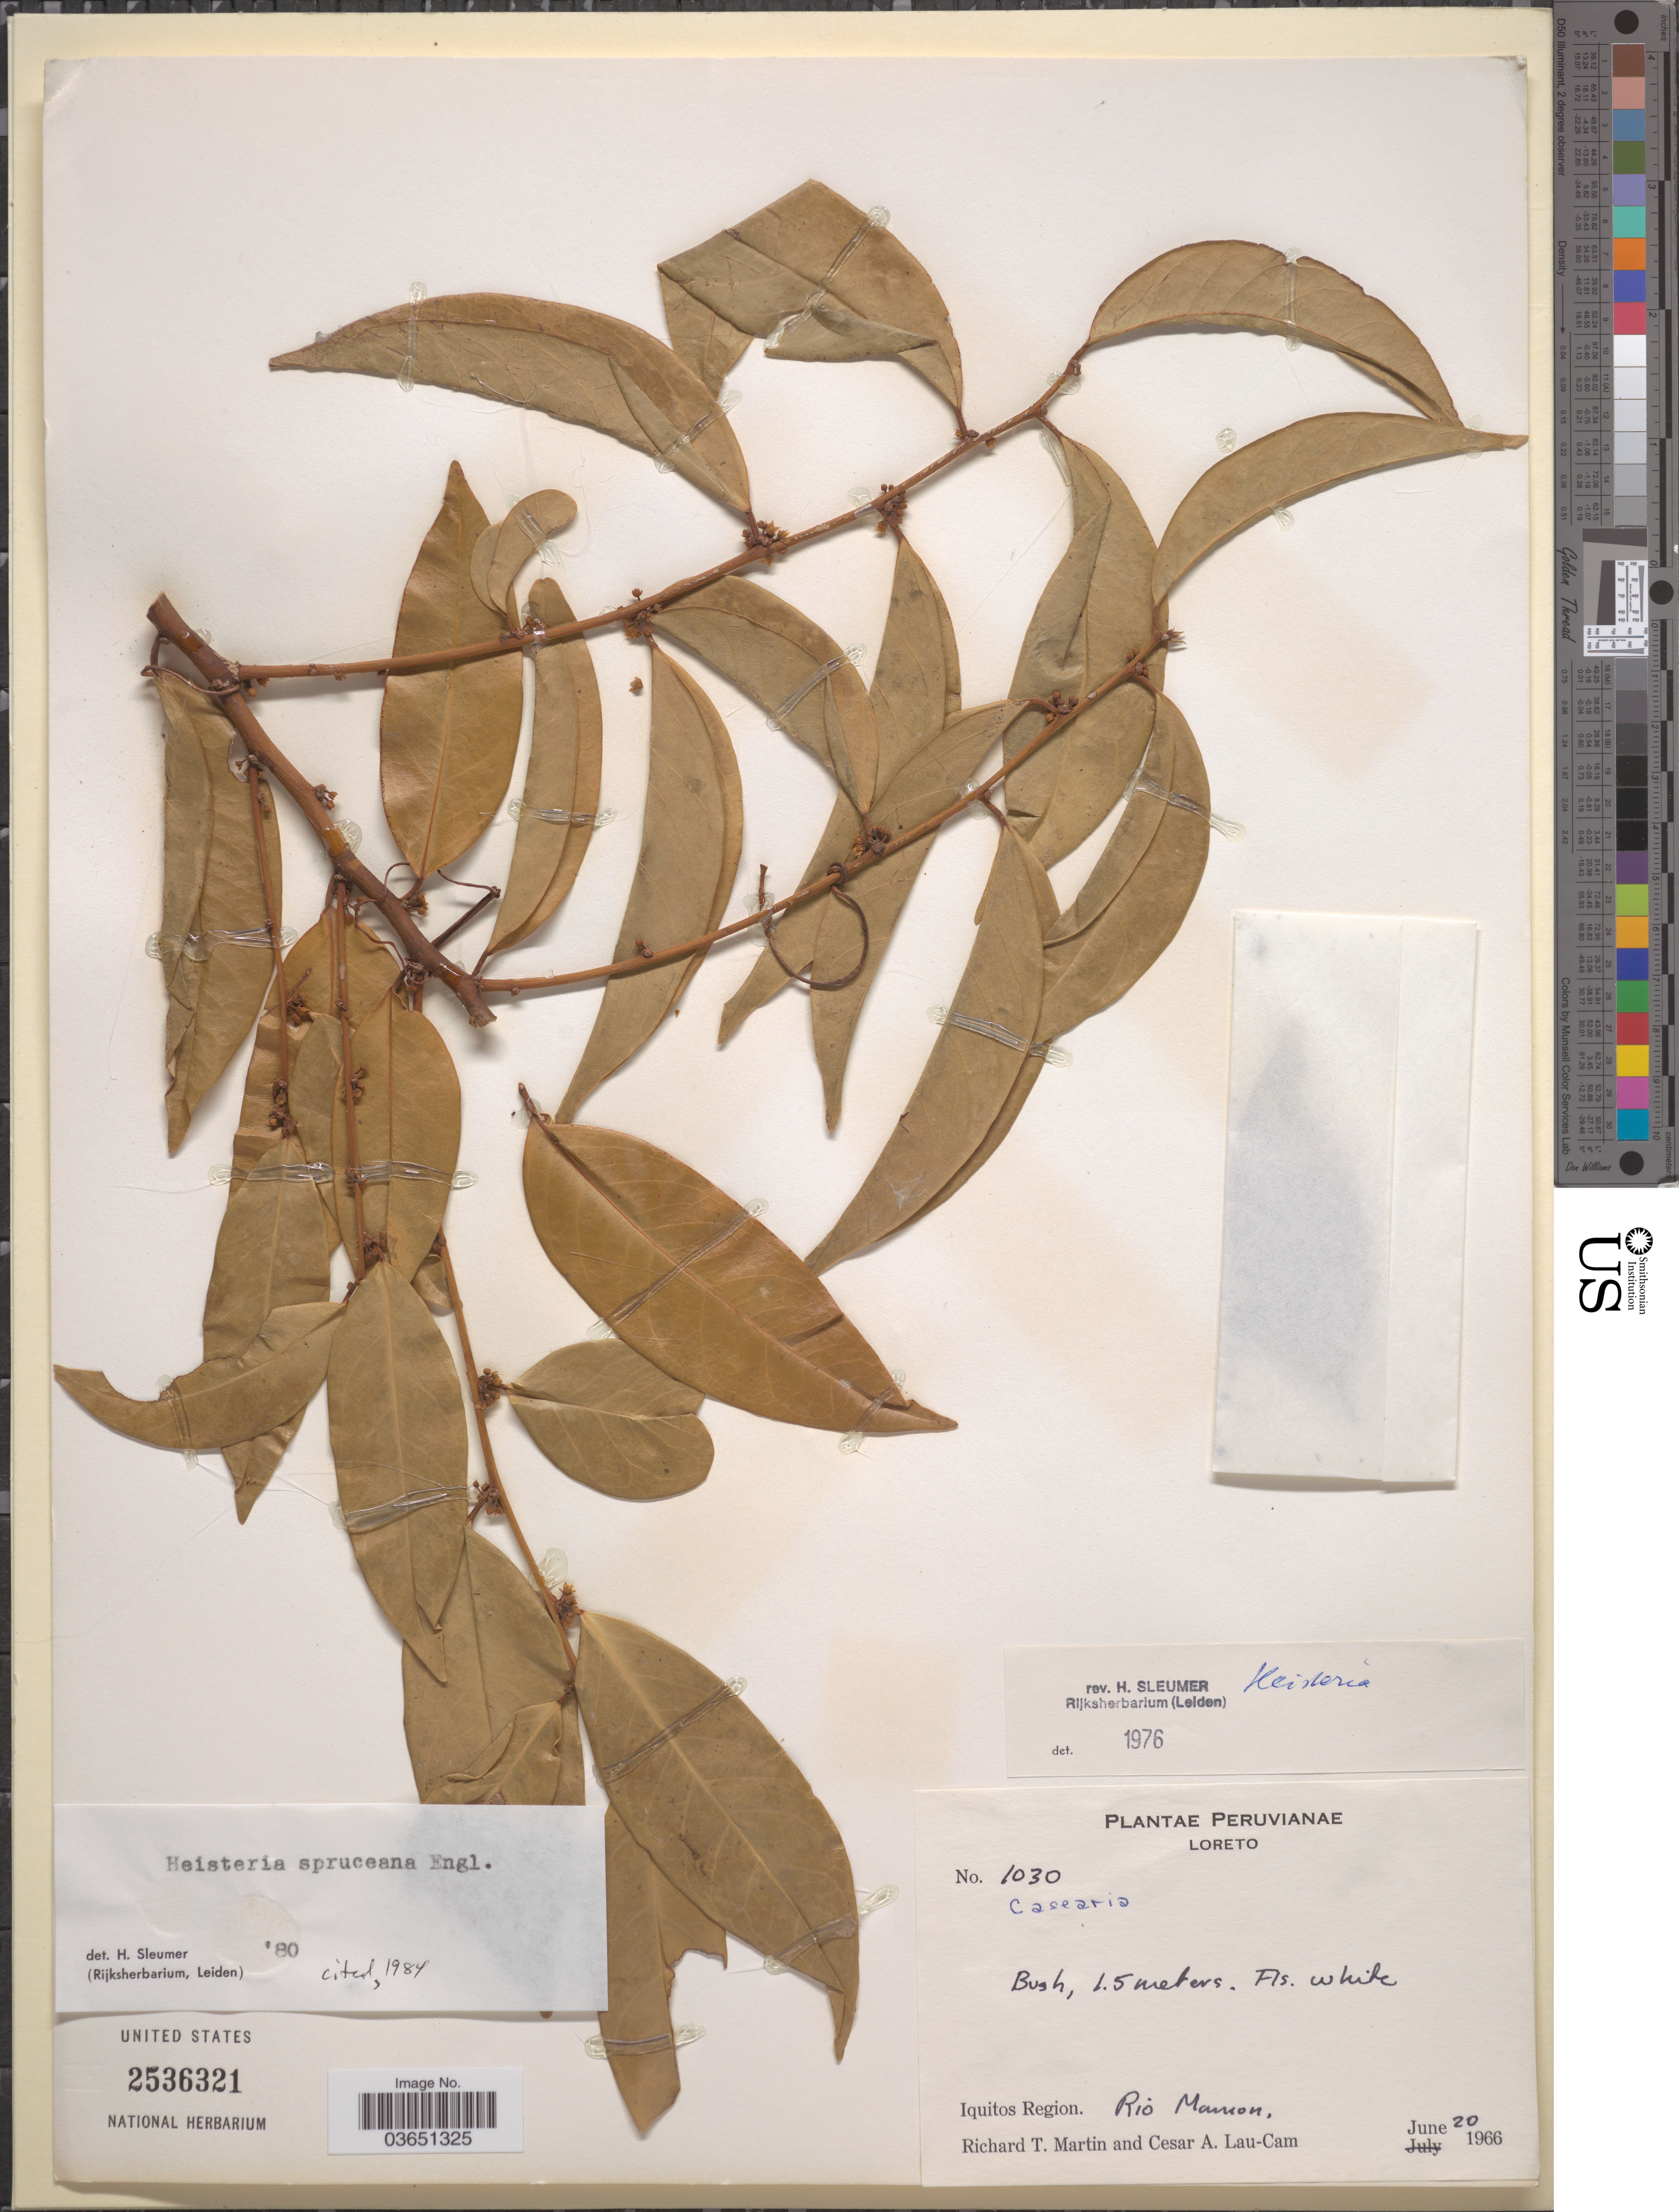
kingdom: Plantae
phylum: Tracheophyta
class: Magnoliopsida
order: Santalales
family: Erythropalaceae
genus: Heisteria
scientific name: Heisteria spruceana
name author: Engl.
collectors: R. T. Martin & C. Lau-Cam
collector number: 1030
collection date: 1966-06-20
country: Peru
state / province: Loreto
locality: Iquitos Region. Rio Momon.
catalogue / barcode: US 2536321